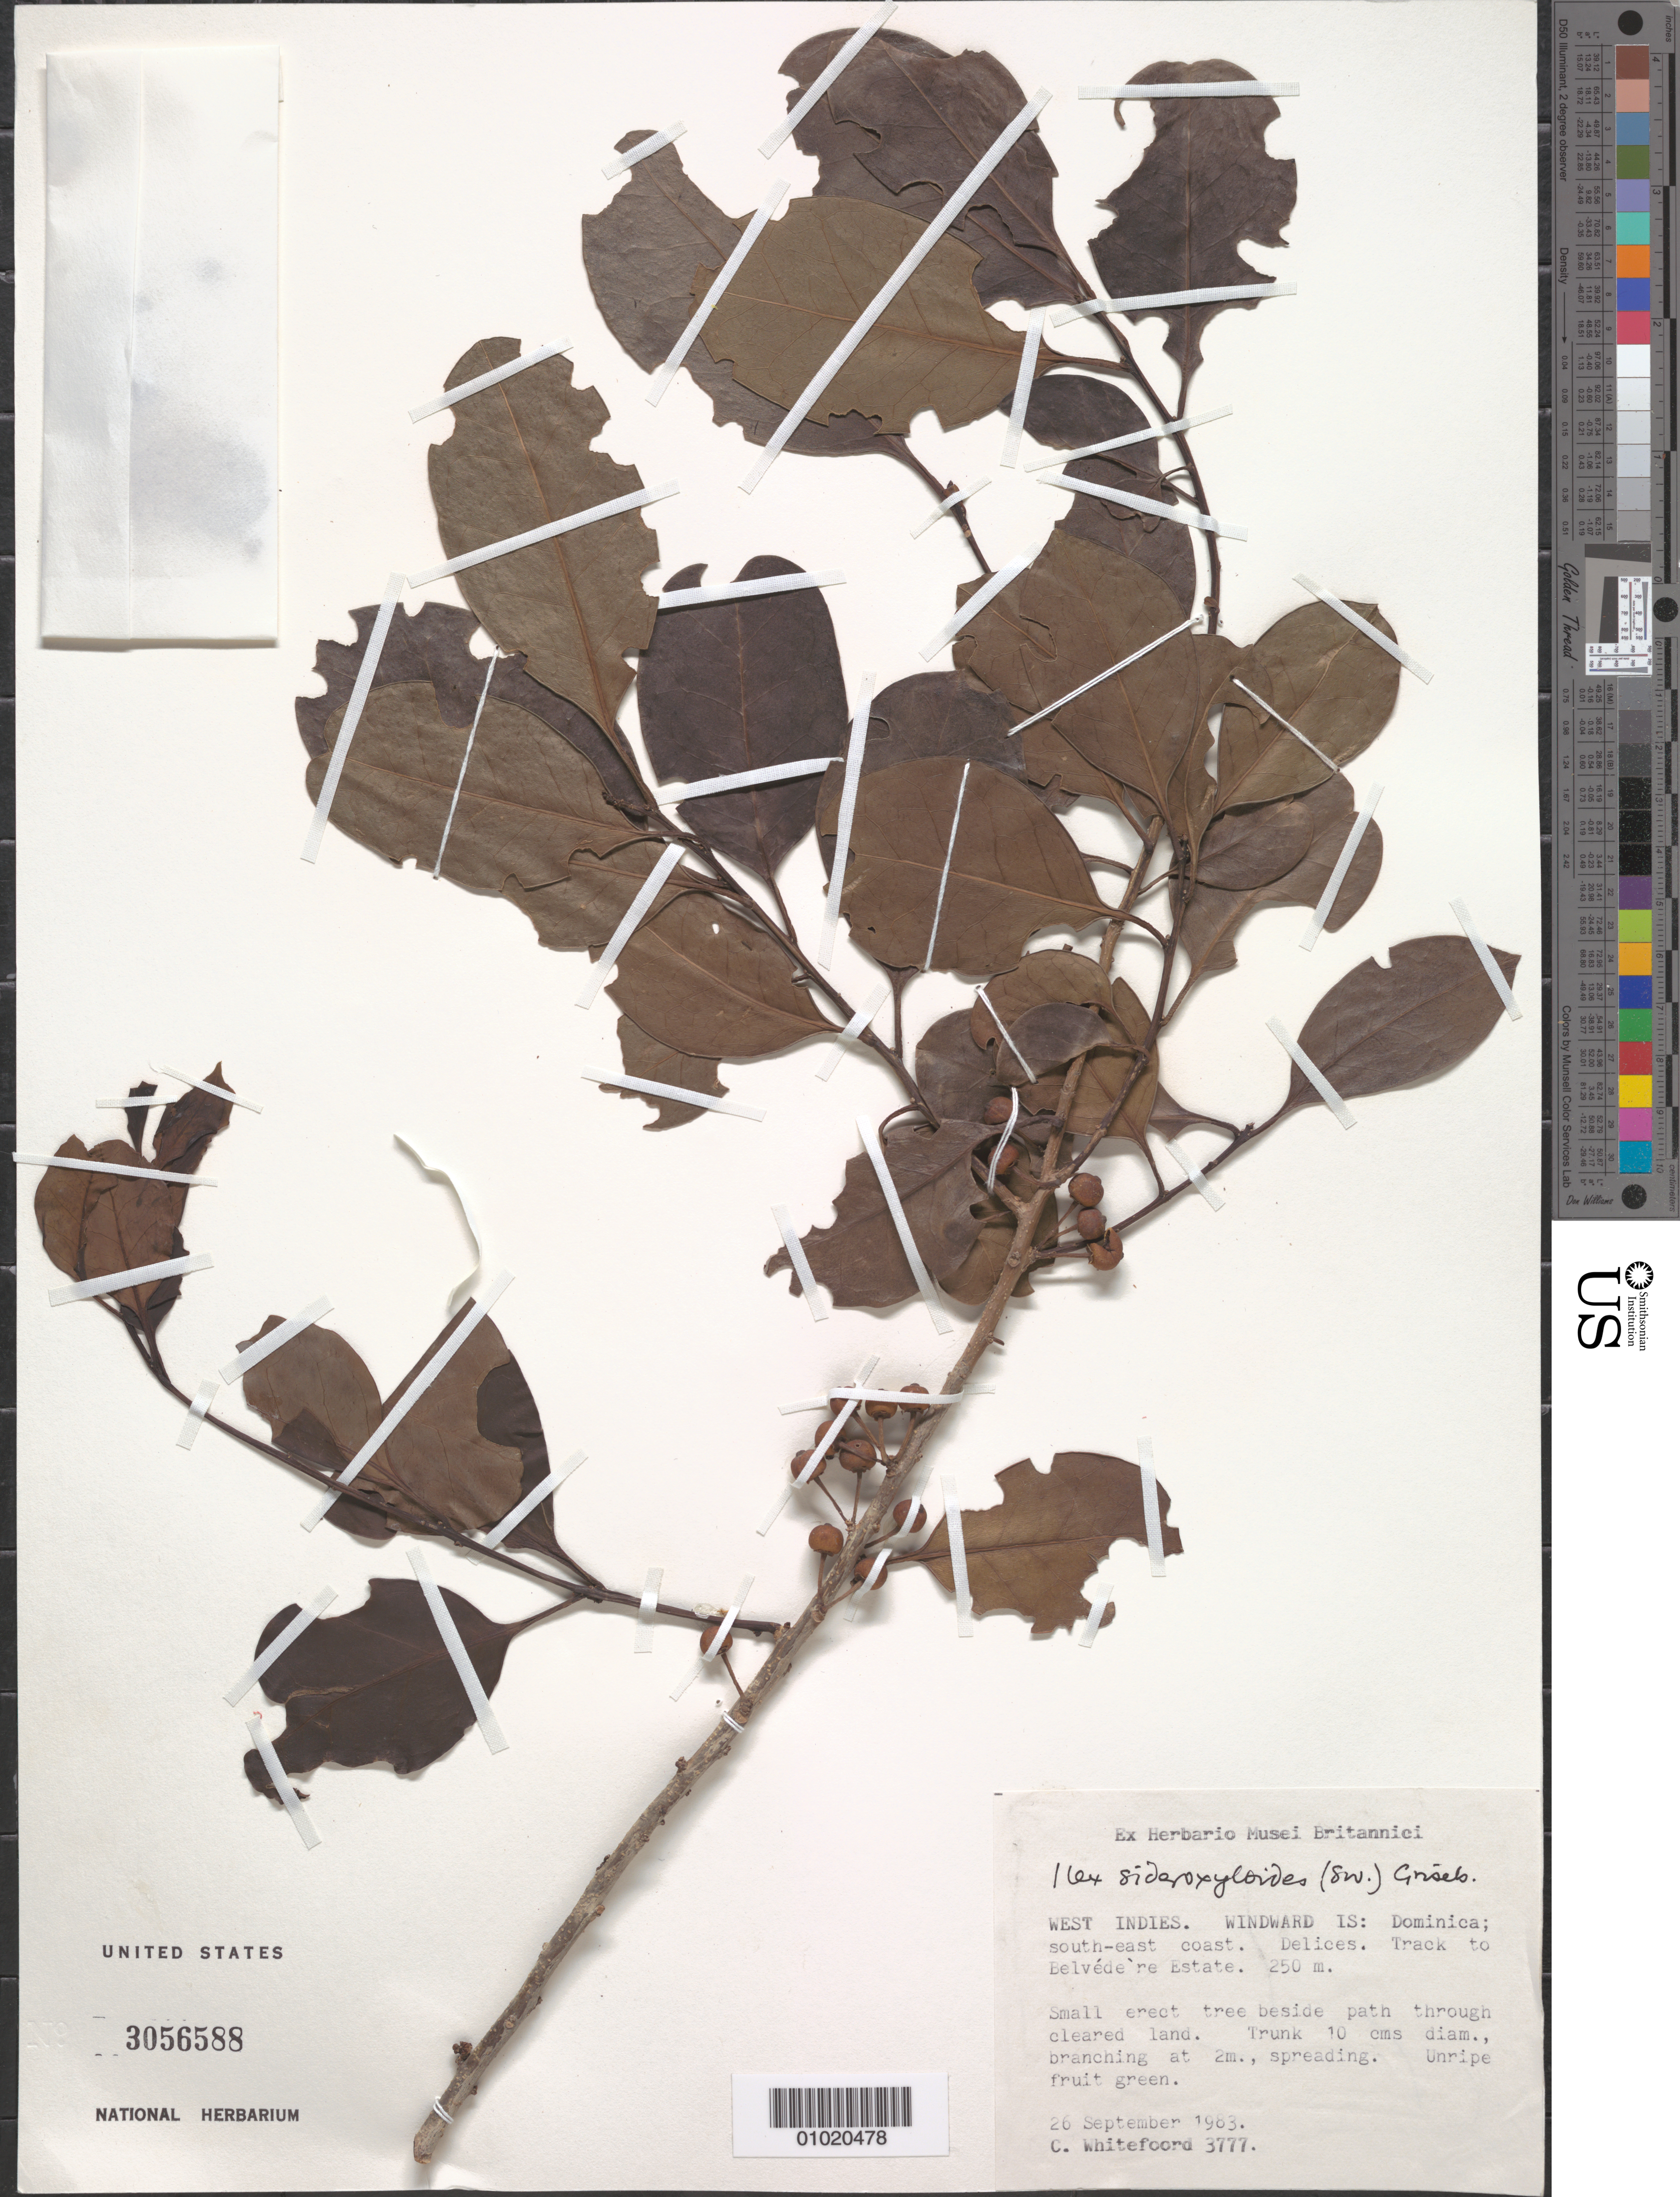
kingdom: Plantae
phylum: Tracheophyta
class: Magnoliopsida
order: Aquifoliales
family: Aquifoliaceae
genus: Ilex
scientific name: Ilex sideroxyloides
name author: (Sw.) Griseb.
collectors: C. Whitefoord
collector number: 3777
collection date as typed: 26 Sep 1983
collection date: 1983-09-26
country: Dominica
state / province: St. Patrick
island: Dominica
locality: Southeast coast. Delices. Track to Belvedere Estate.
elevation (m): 250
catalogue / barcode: US 3056588